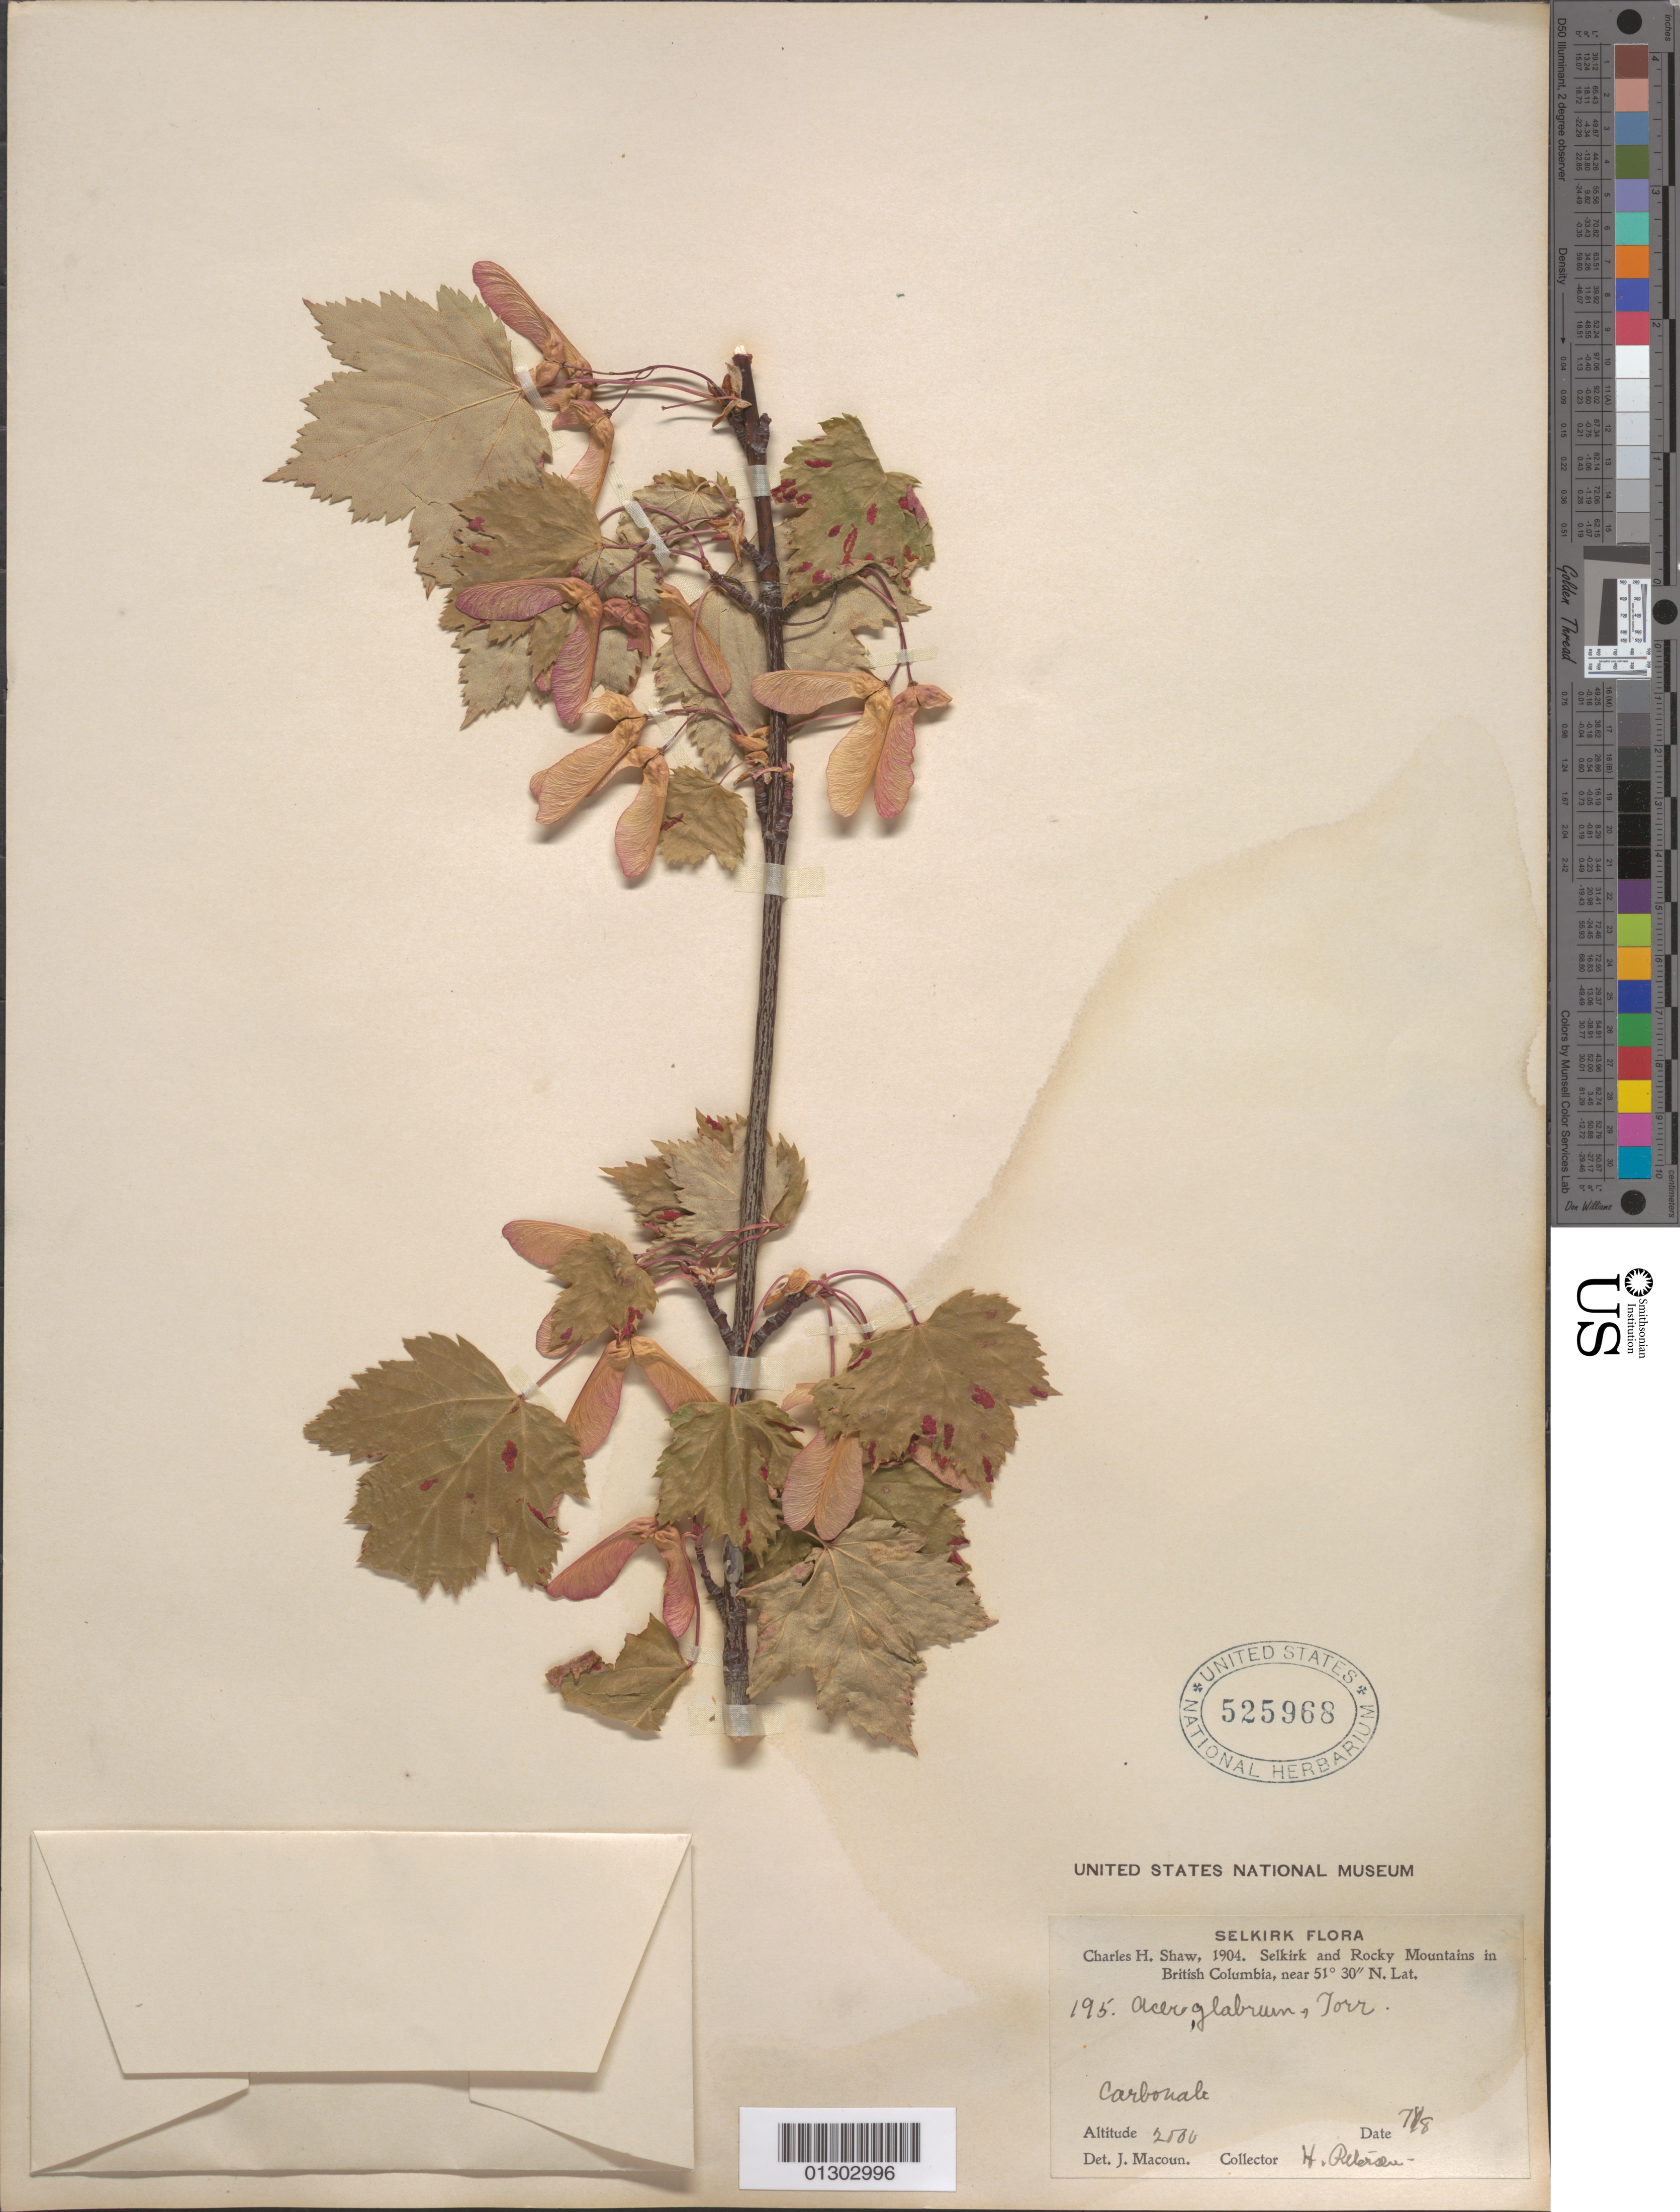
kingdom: Plantae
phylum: Tracheophyta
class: Magnoliopsida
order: Sapindales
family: Sapindaceae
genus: Acer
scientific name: Acer glabrum var. douglasii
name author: (Hook.) Dippel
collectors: H. Petersen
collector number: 195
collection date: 1904-07-08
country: Canada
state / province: British Columbia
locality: Carbonale.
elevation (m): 610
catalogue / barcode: US 525968